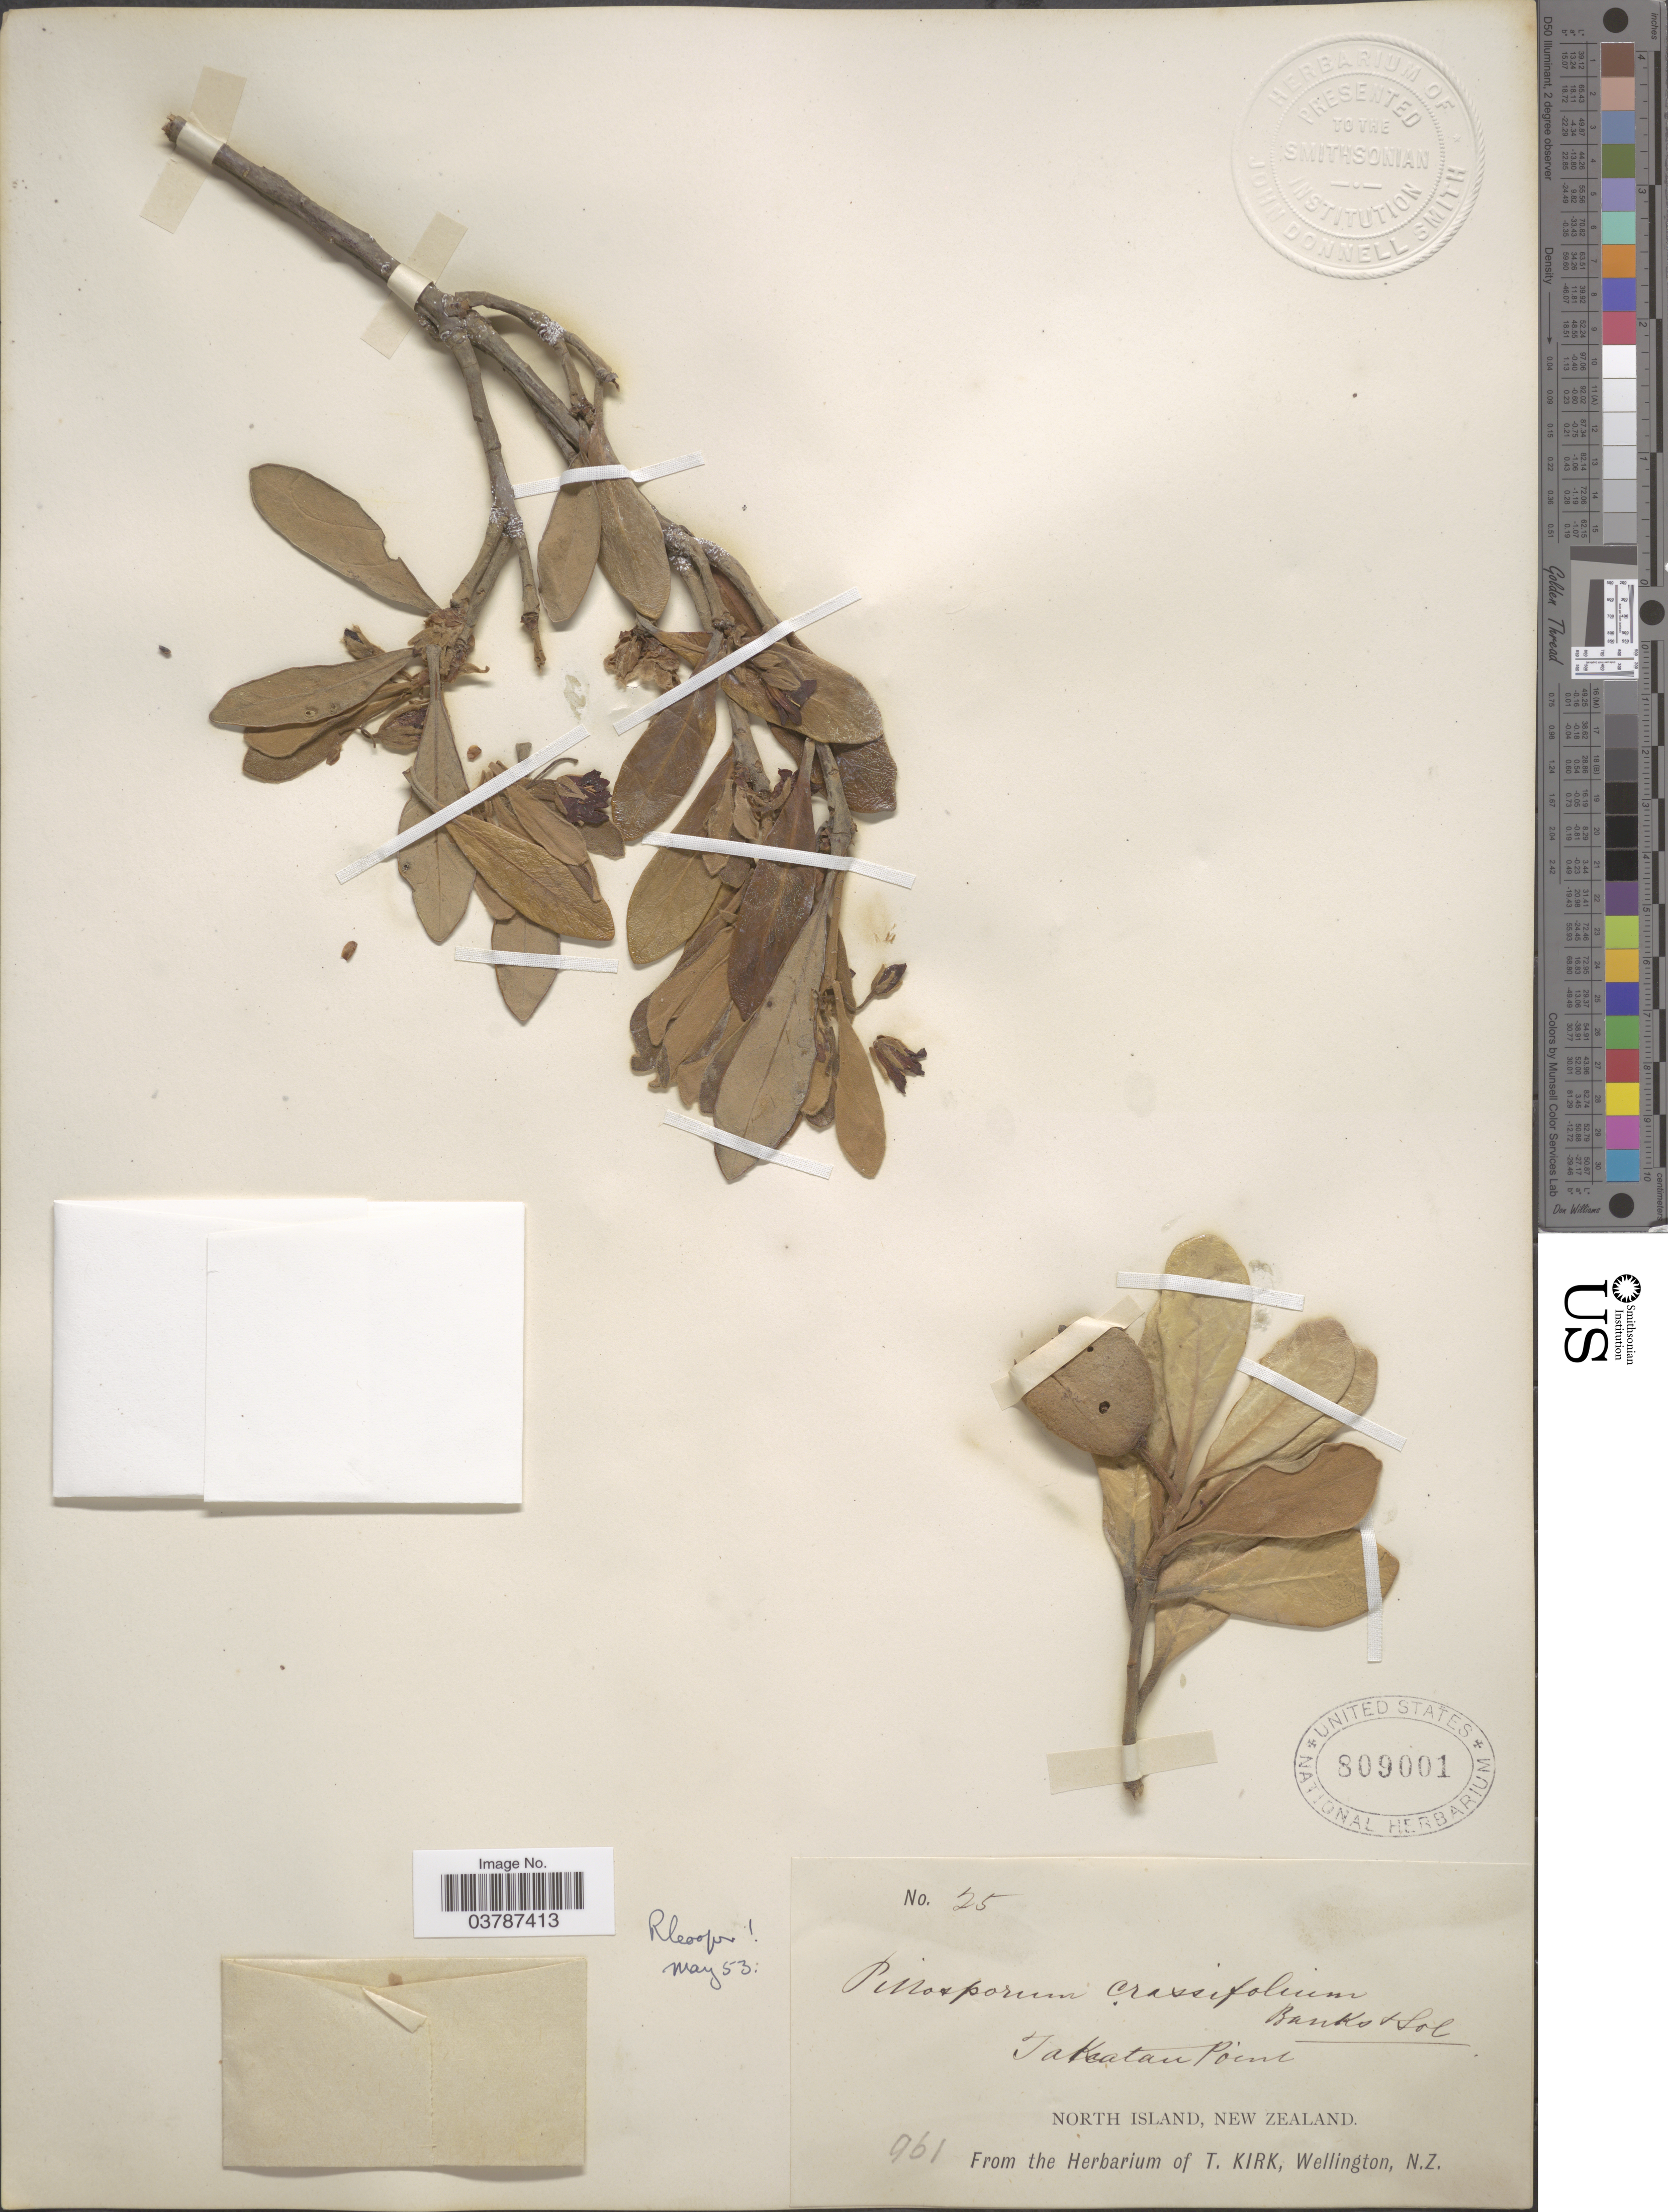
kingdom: Plantae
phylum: Tracheophyta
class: Magnoliopsida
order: Apiales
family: Pittosporaceae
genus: Pittosporum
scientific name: Pittosporum crassifolium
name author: Banks & Sol. ex A. Cunn.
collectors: ex herb. T. Kirk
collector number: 25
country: New Zealand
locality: Takatan Point. North Island.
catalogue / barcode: US 809001